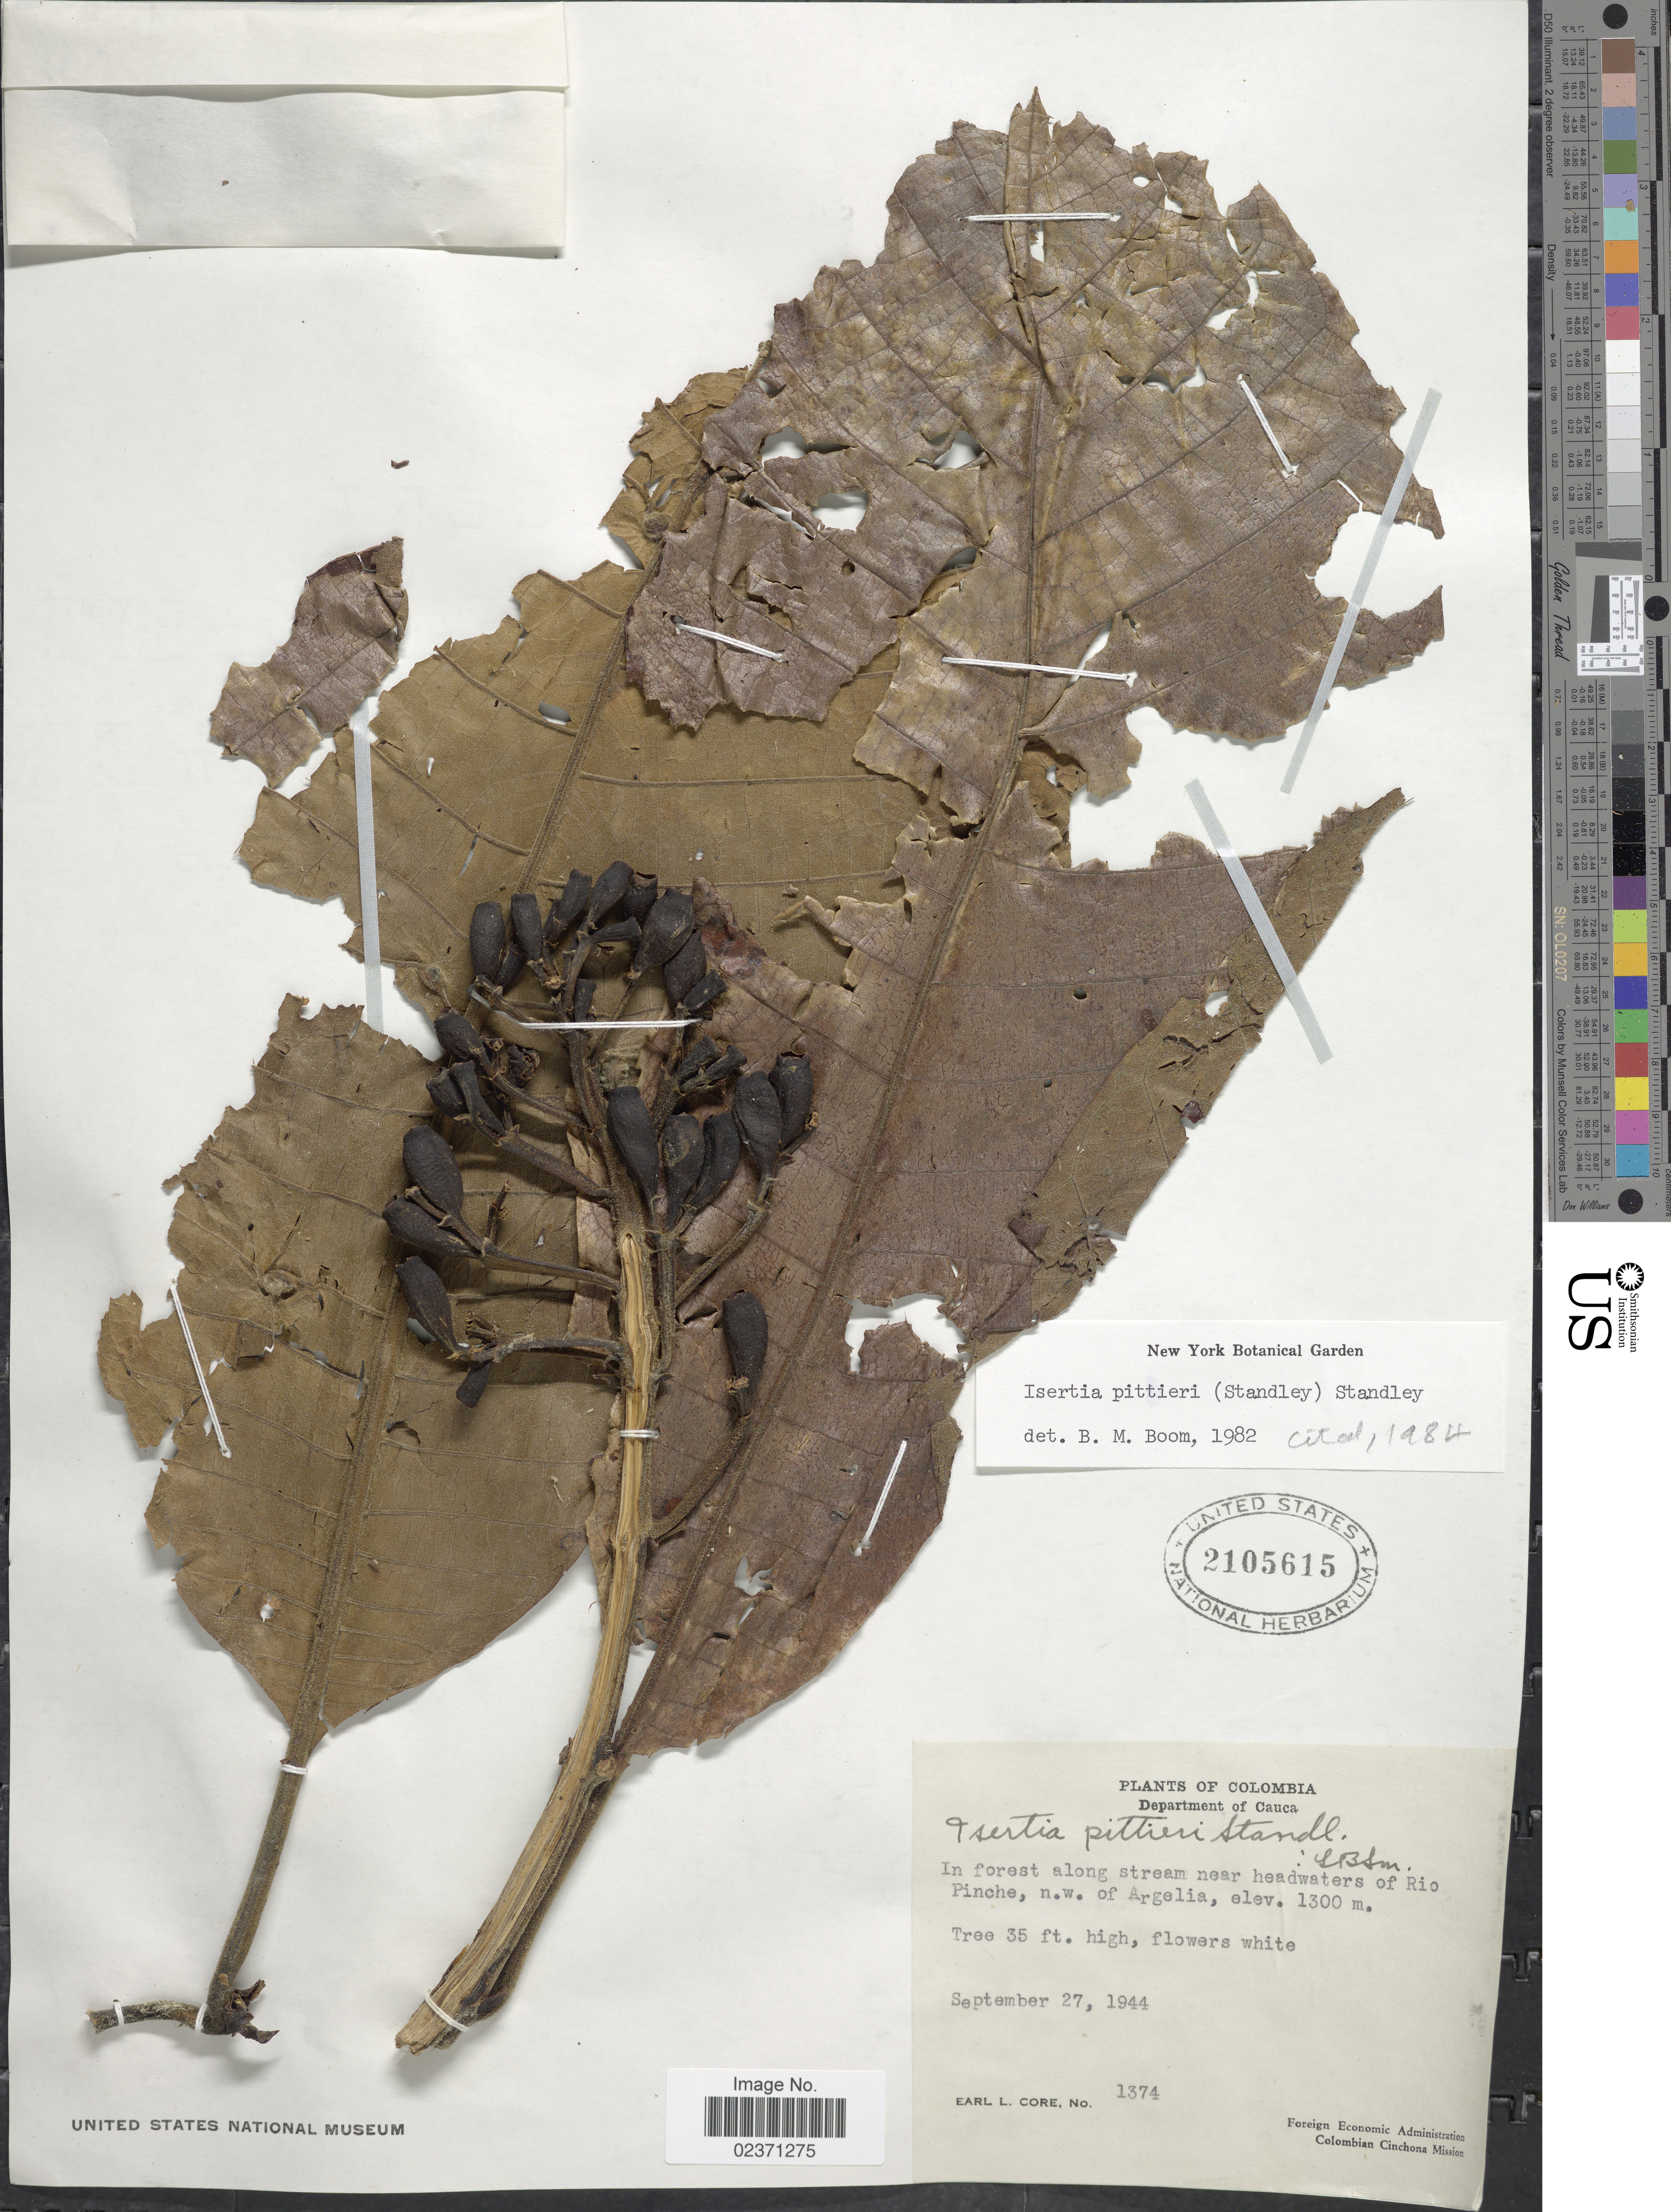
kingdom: Plantae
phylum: Tracheophyta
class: Magnoliopsida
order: Gentianales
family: Rubiaceae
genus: Isertia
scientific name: Isertia pittieri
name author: (Standl.) Standl.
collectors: E. L. Core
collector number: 1374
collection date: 1944-09-27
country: Colombia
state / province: Cauca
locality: Department of Cauca. In forest along stream near headwaters of Rio Pinche, n. w. of Argelia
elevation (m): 1300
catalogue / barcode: US 2105615